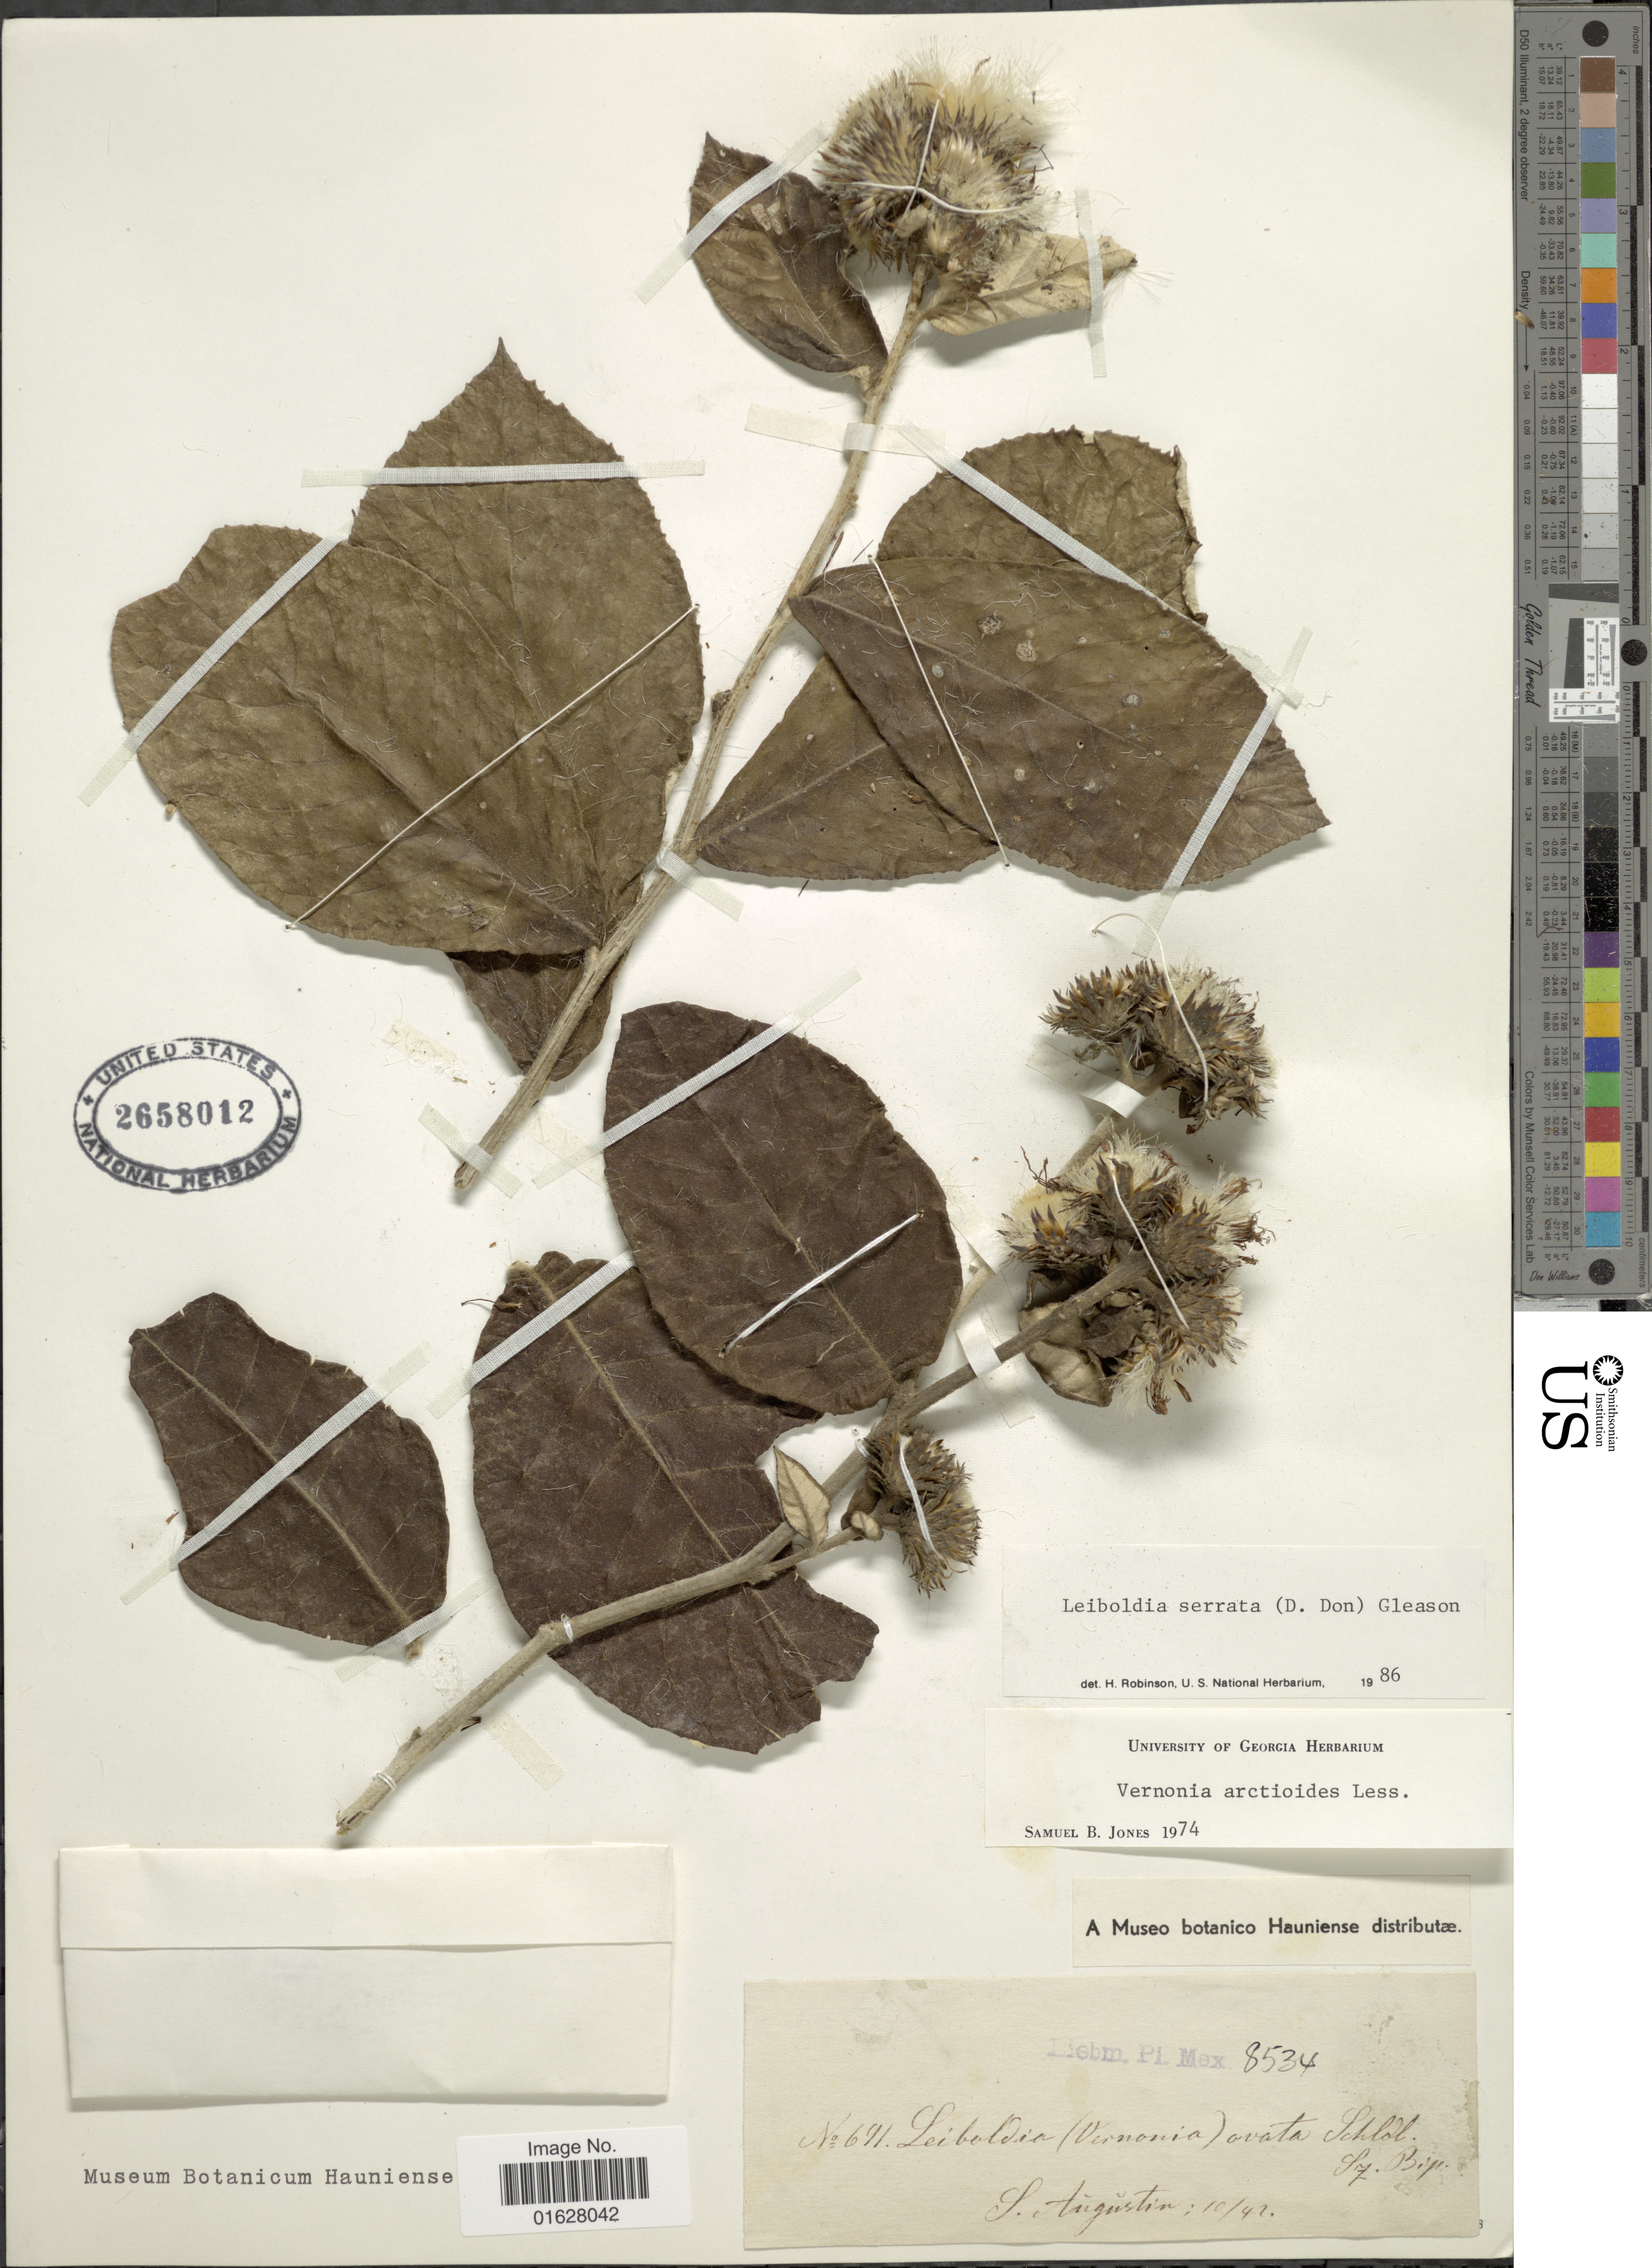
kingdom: Plantae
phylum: Tracheophyta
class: Magnoliopsida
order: Asterales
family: Asteraceae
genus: Leiboldia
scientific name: Leiboldia serrata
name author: (D. Don) Gleason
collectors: L. Augustin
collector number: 691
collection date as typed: Transcribed d/m/y: /10/42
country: Mexico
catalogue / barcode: US 2658012